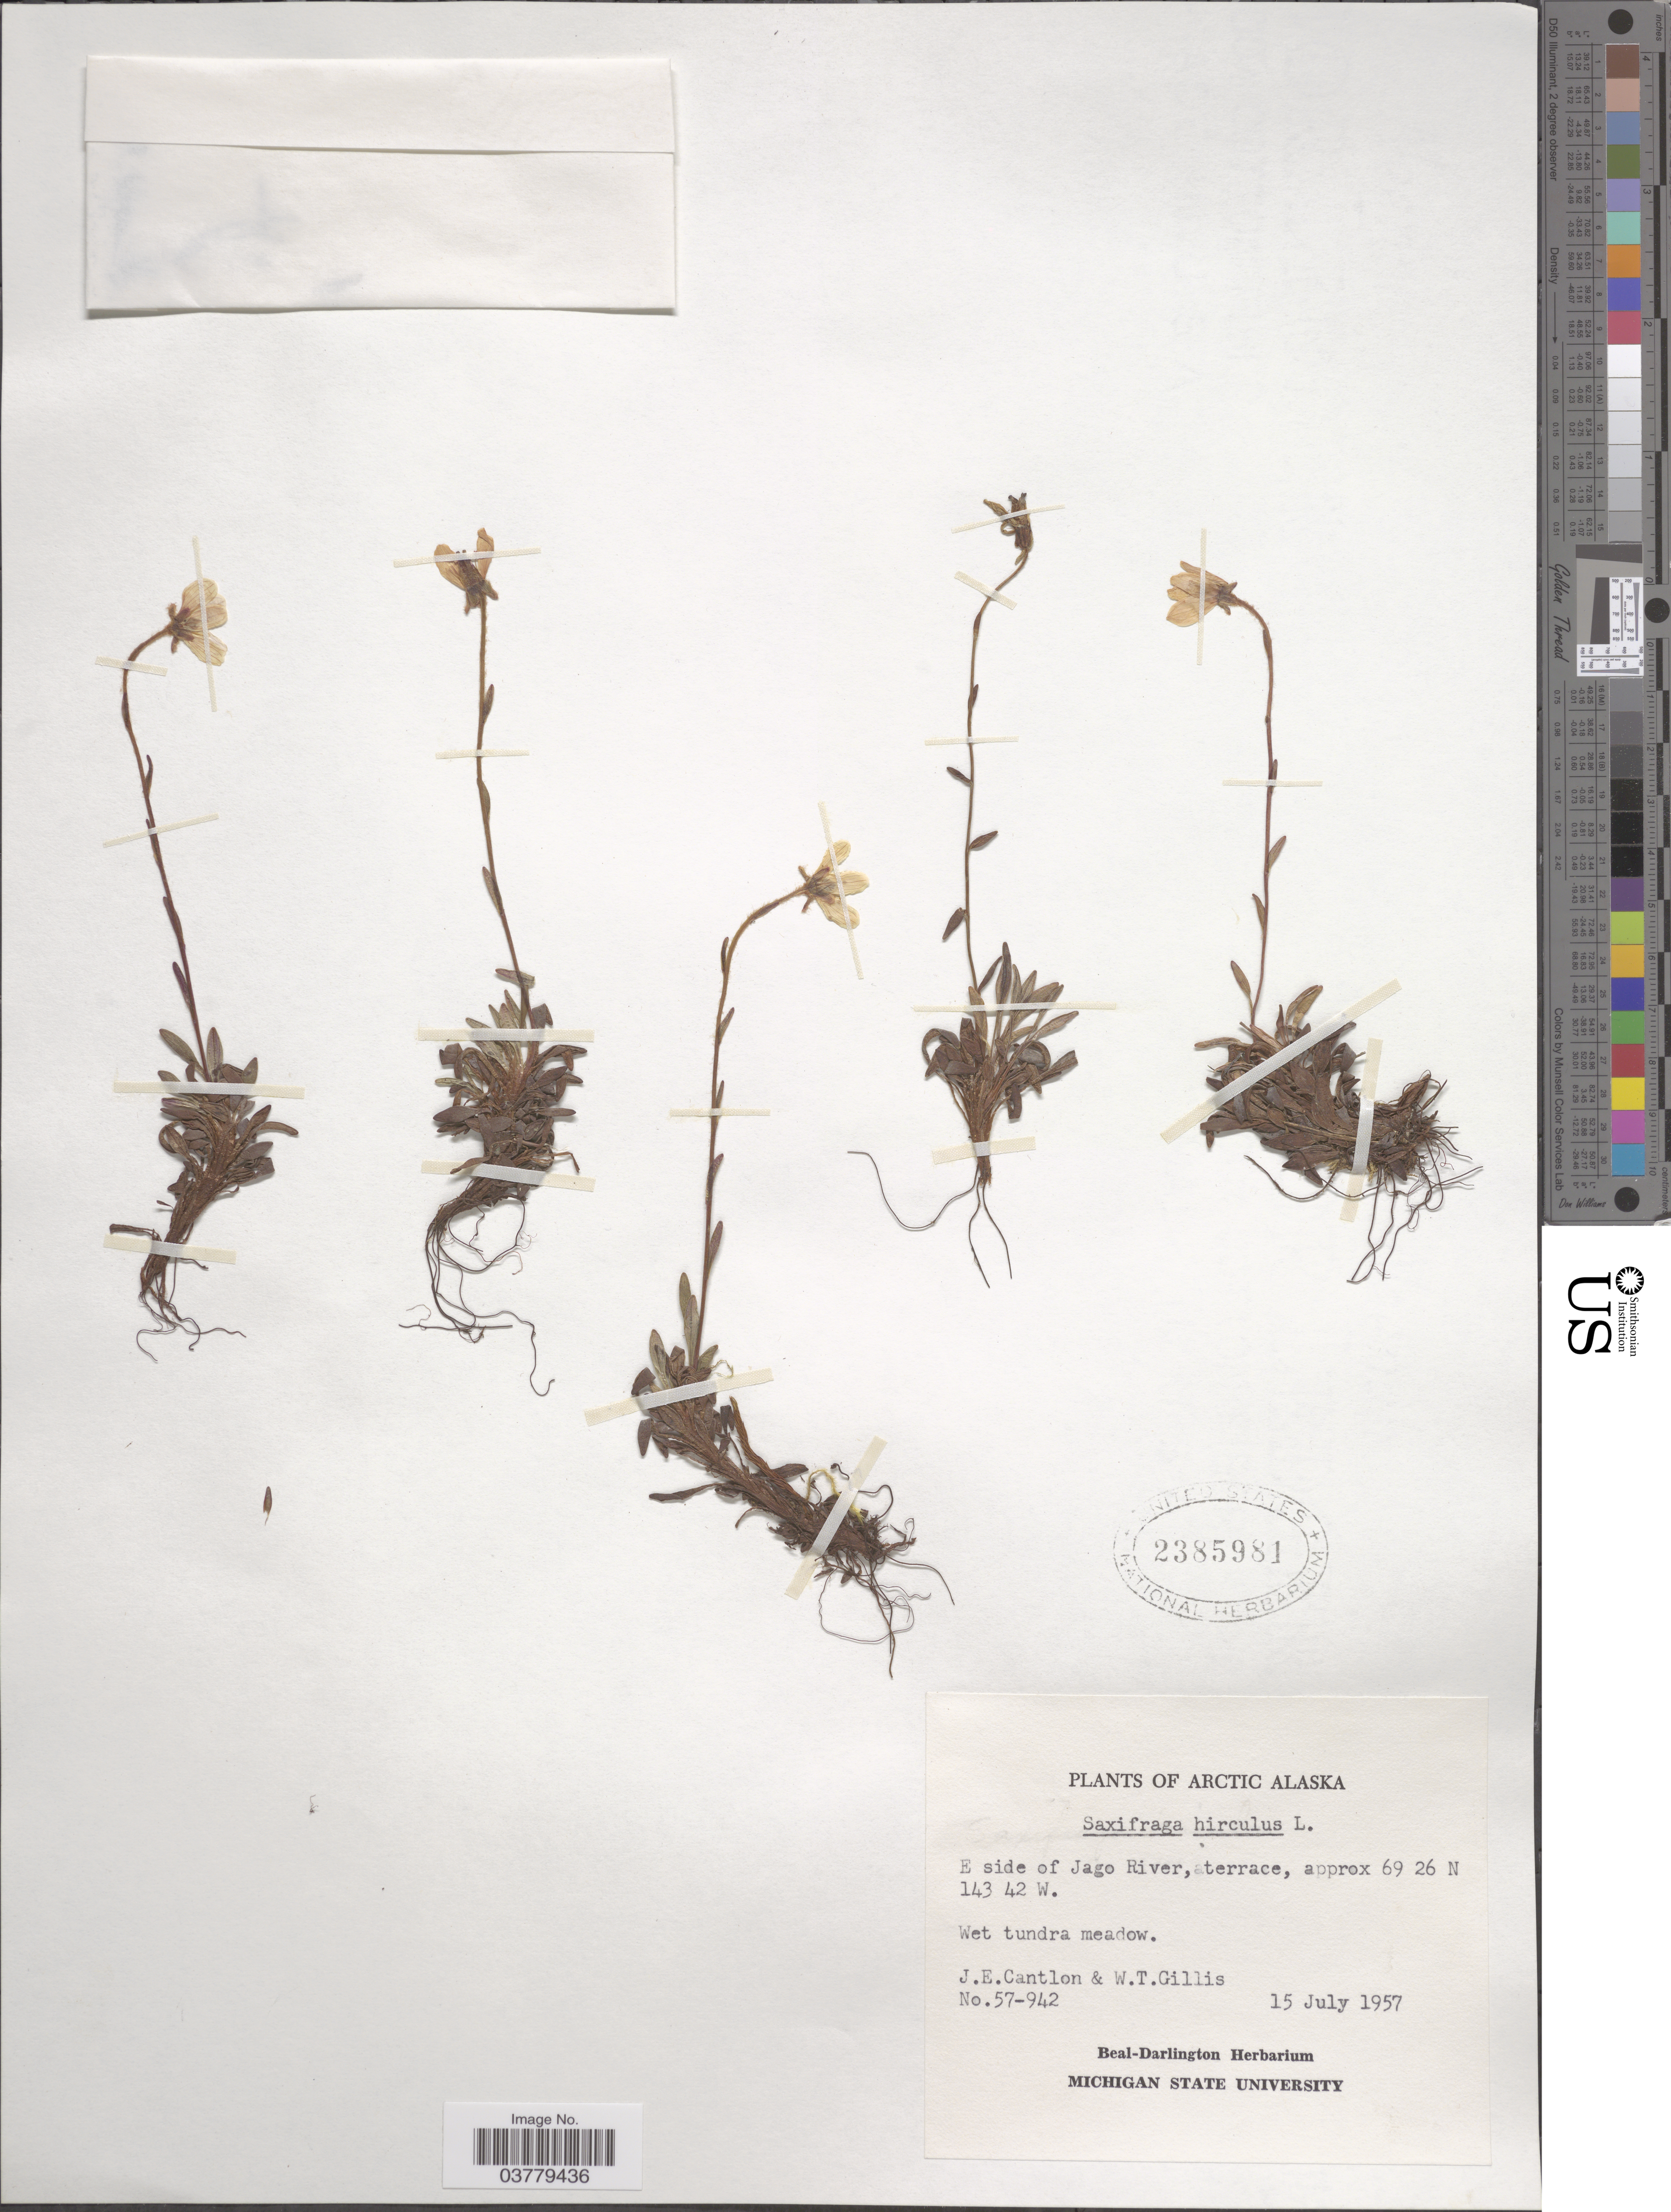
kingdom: Plantae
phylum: Tracheophyta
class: Magnoliopsida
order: Saxifragales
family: Saxifragaceae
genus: Saxifraga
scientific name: Saxifraga hirculus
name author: L.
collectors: J. Cantlon & W. T. Gillis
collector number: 57-942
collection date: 1957-07-15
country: United States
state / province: Alaska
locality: Arctic Alaska, E side of Jago River, terrace.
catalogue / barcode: US 2385981